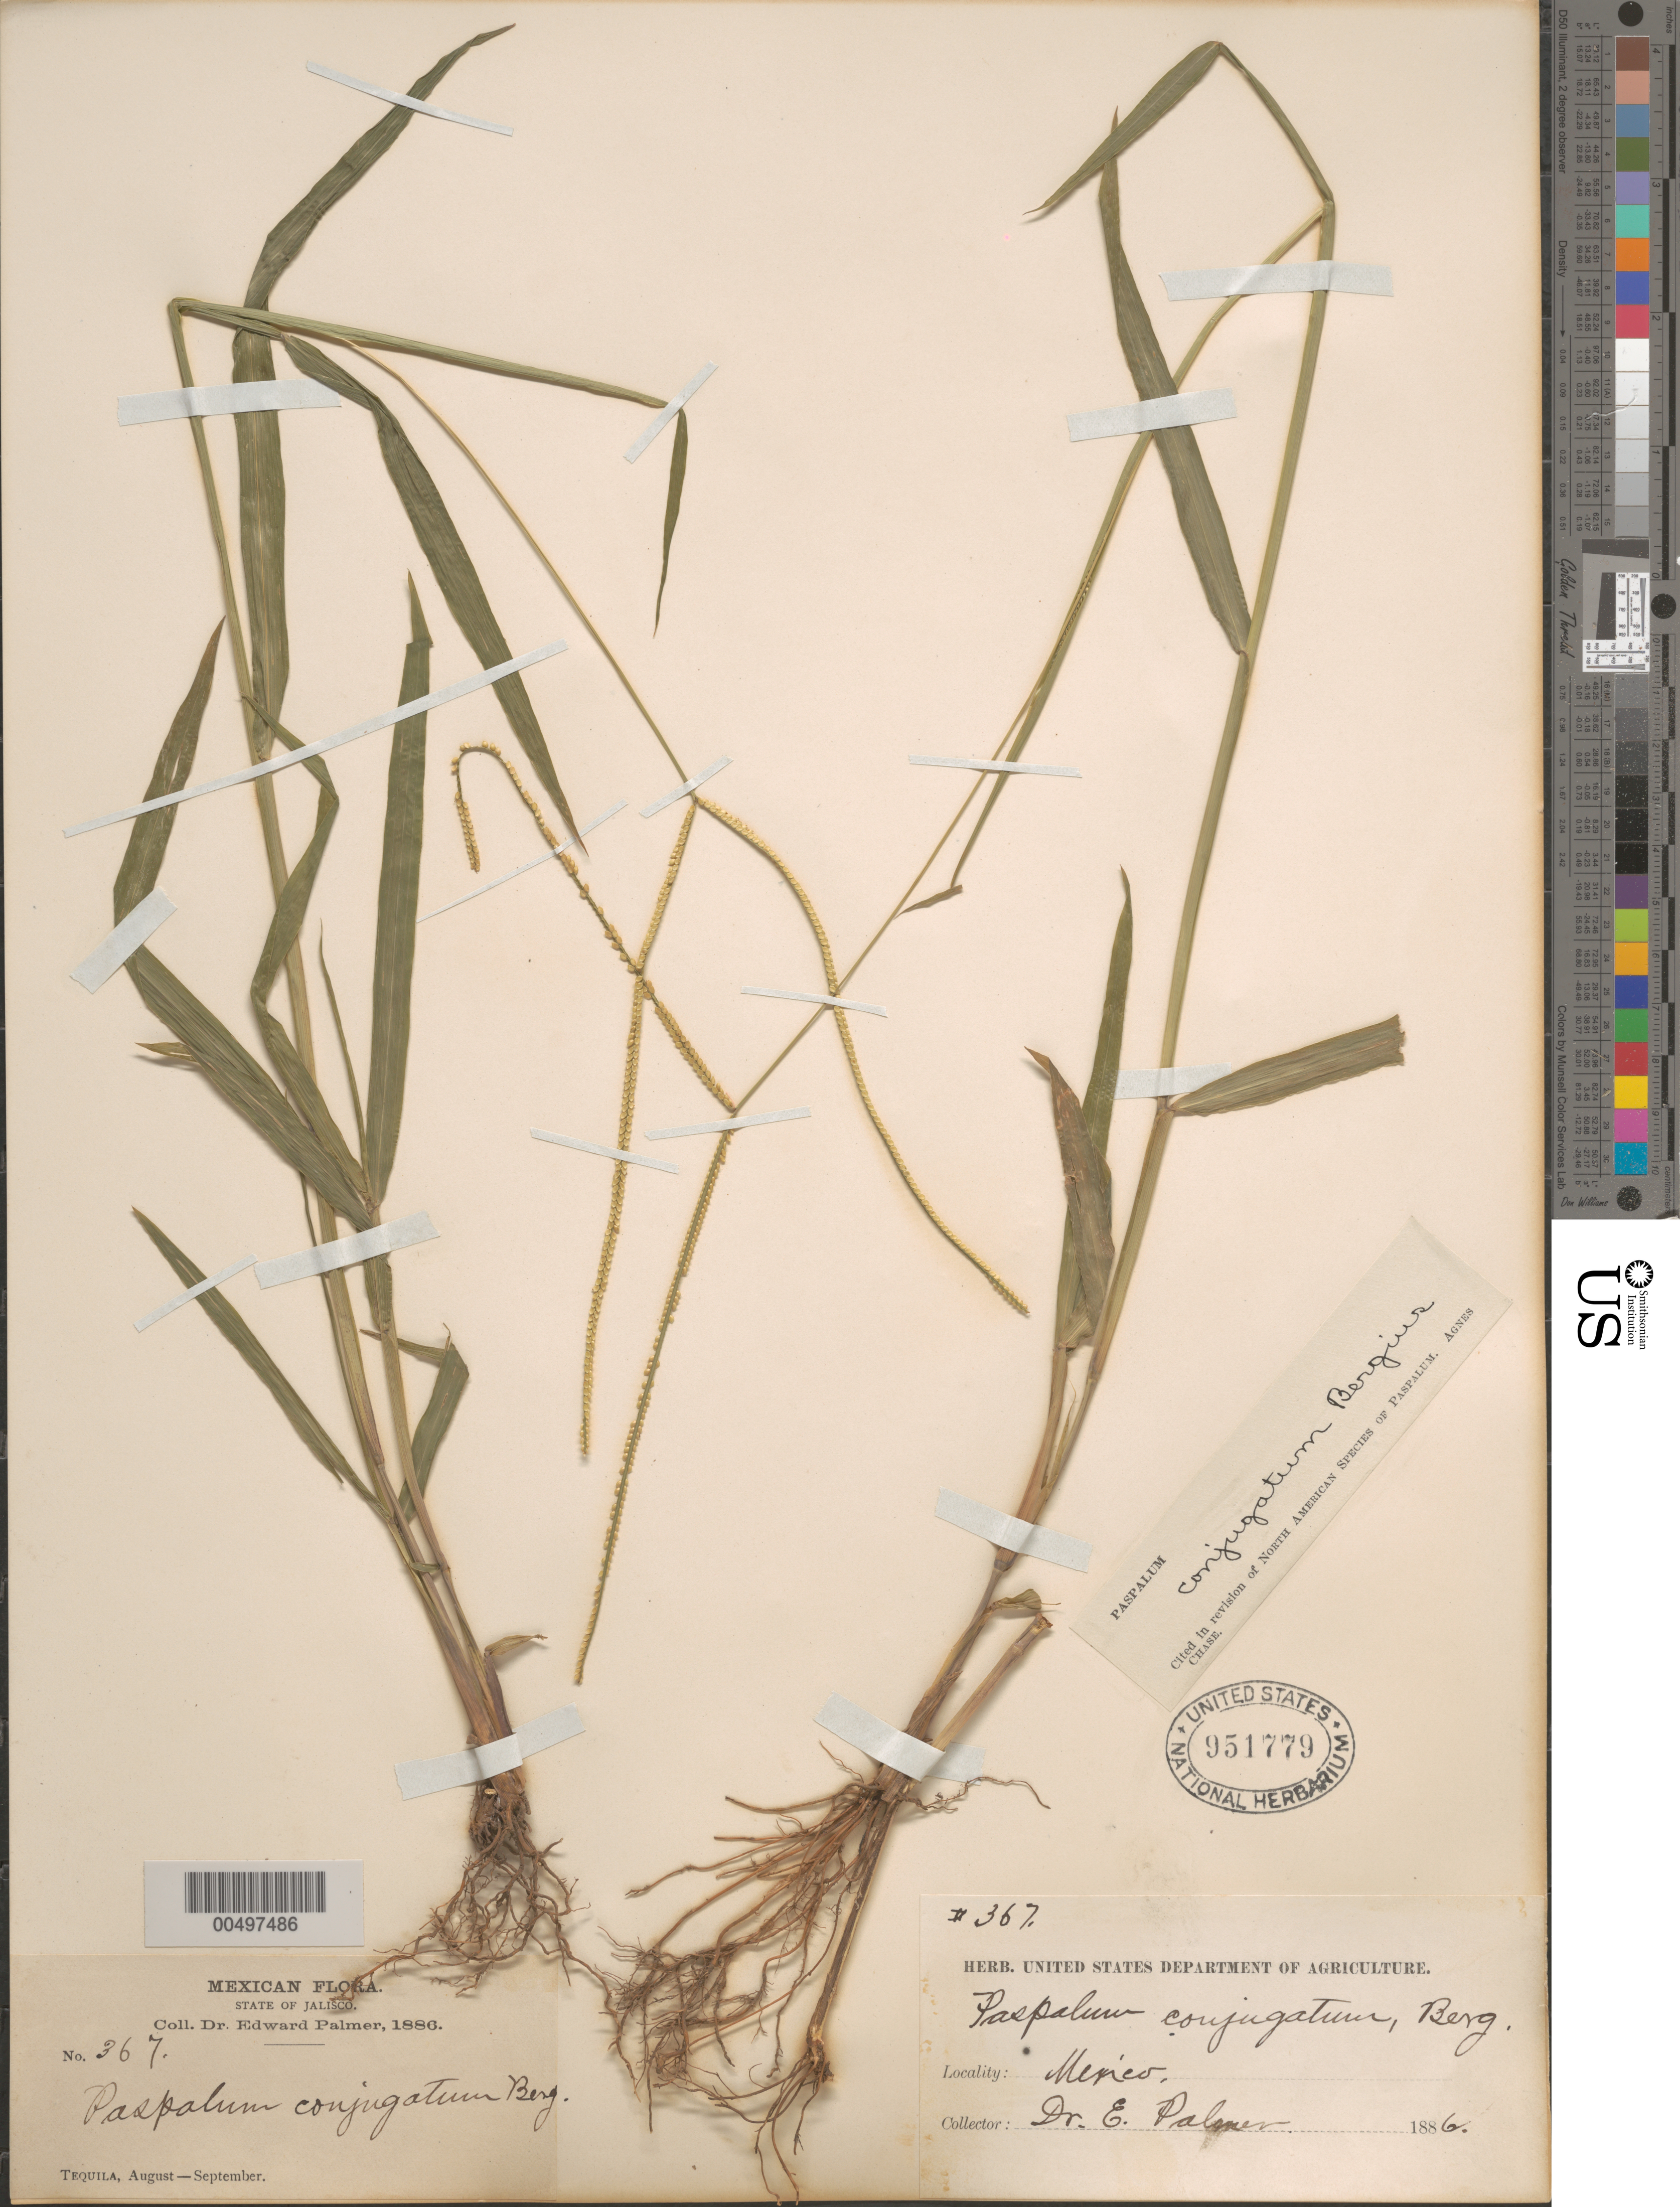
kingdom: Plantae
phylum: Tracheophyta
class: Liliopsida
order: Poales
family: Poaceae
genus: Paspalum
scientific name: Paspalum conjugatum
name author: P.J. Bergius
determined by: Chase, [M.] Agnes, (US)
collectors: E. Palmer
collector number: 367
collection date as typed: Aug 1886 to Sep 1886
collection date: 1886-08/1886-09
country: Mexico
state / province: Jalisco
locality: Tequila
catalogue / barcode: US 951779